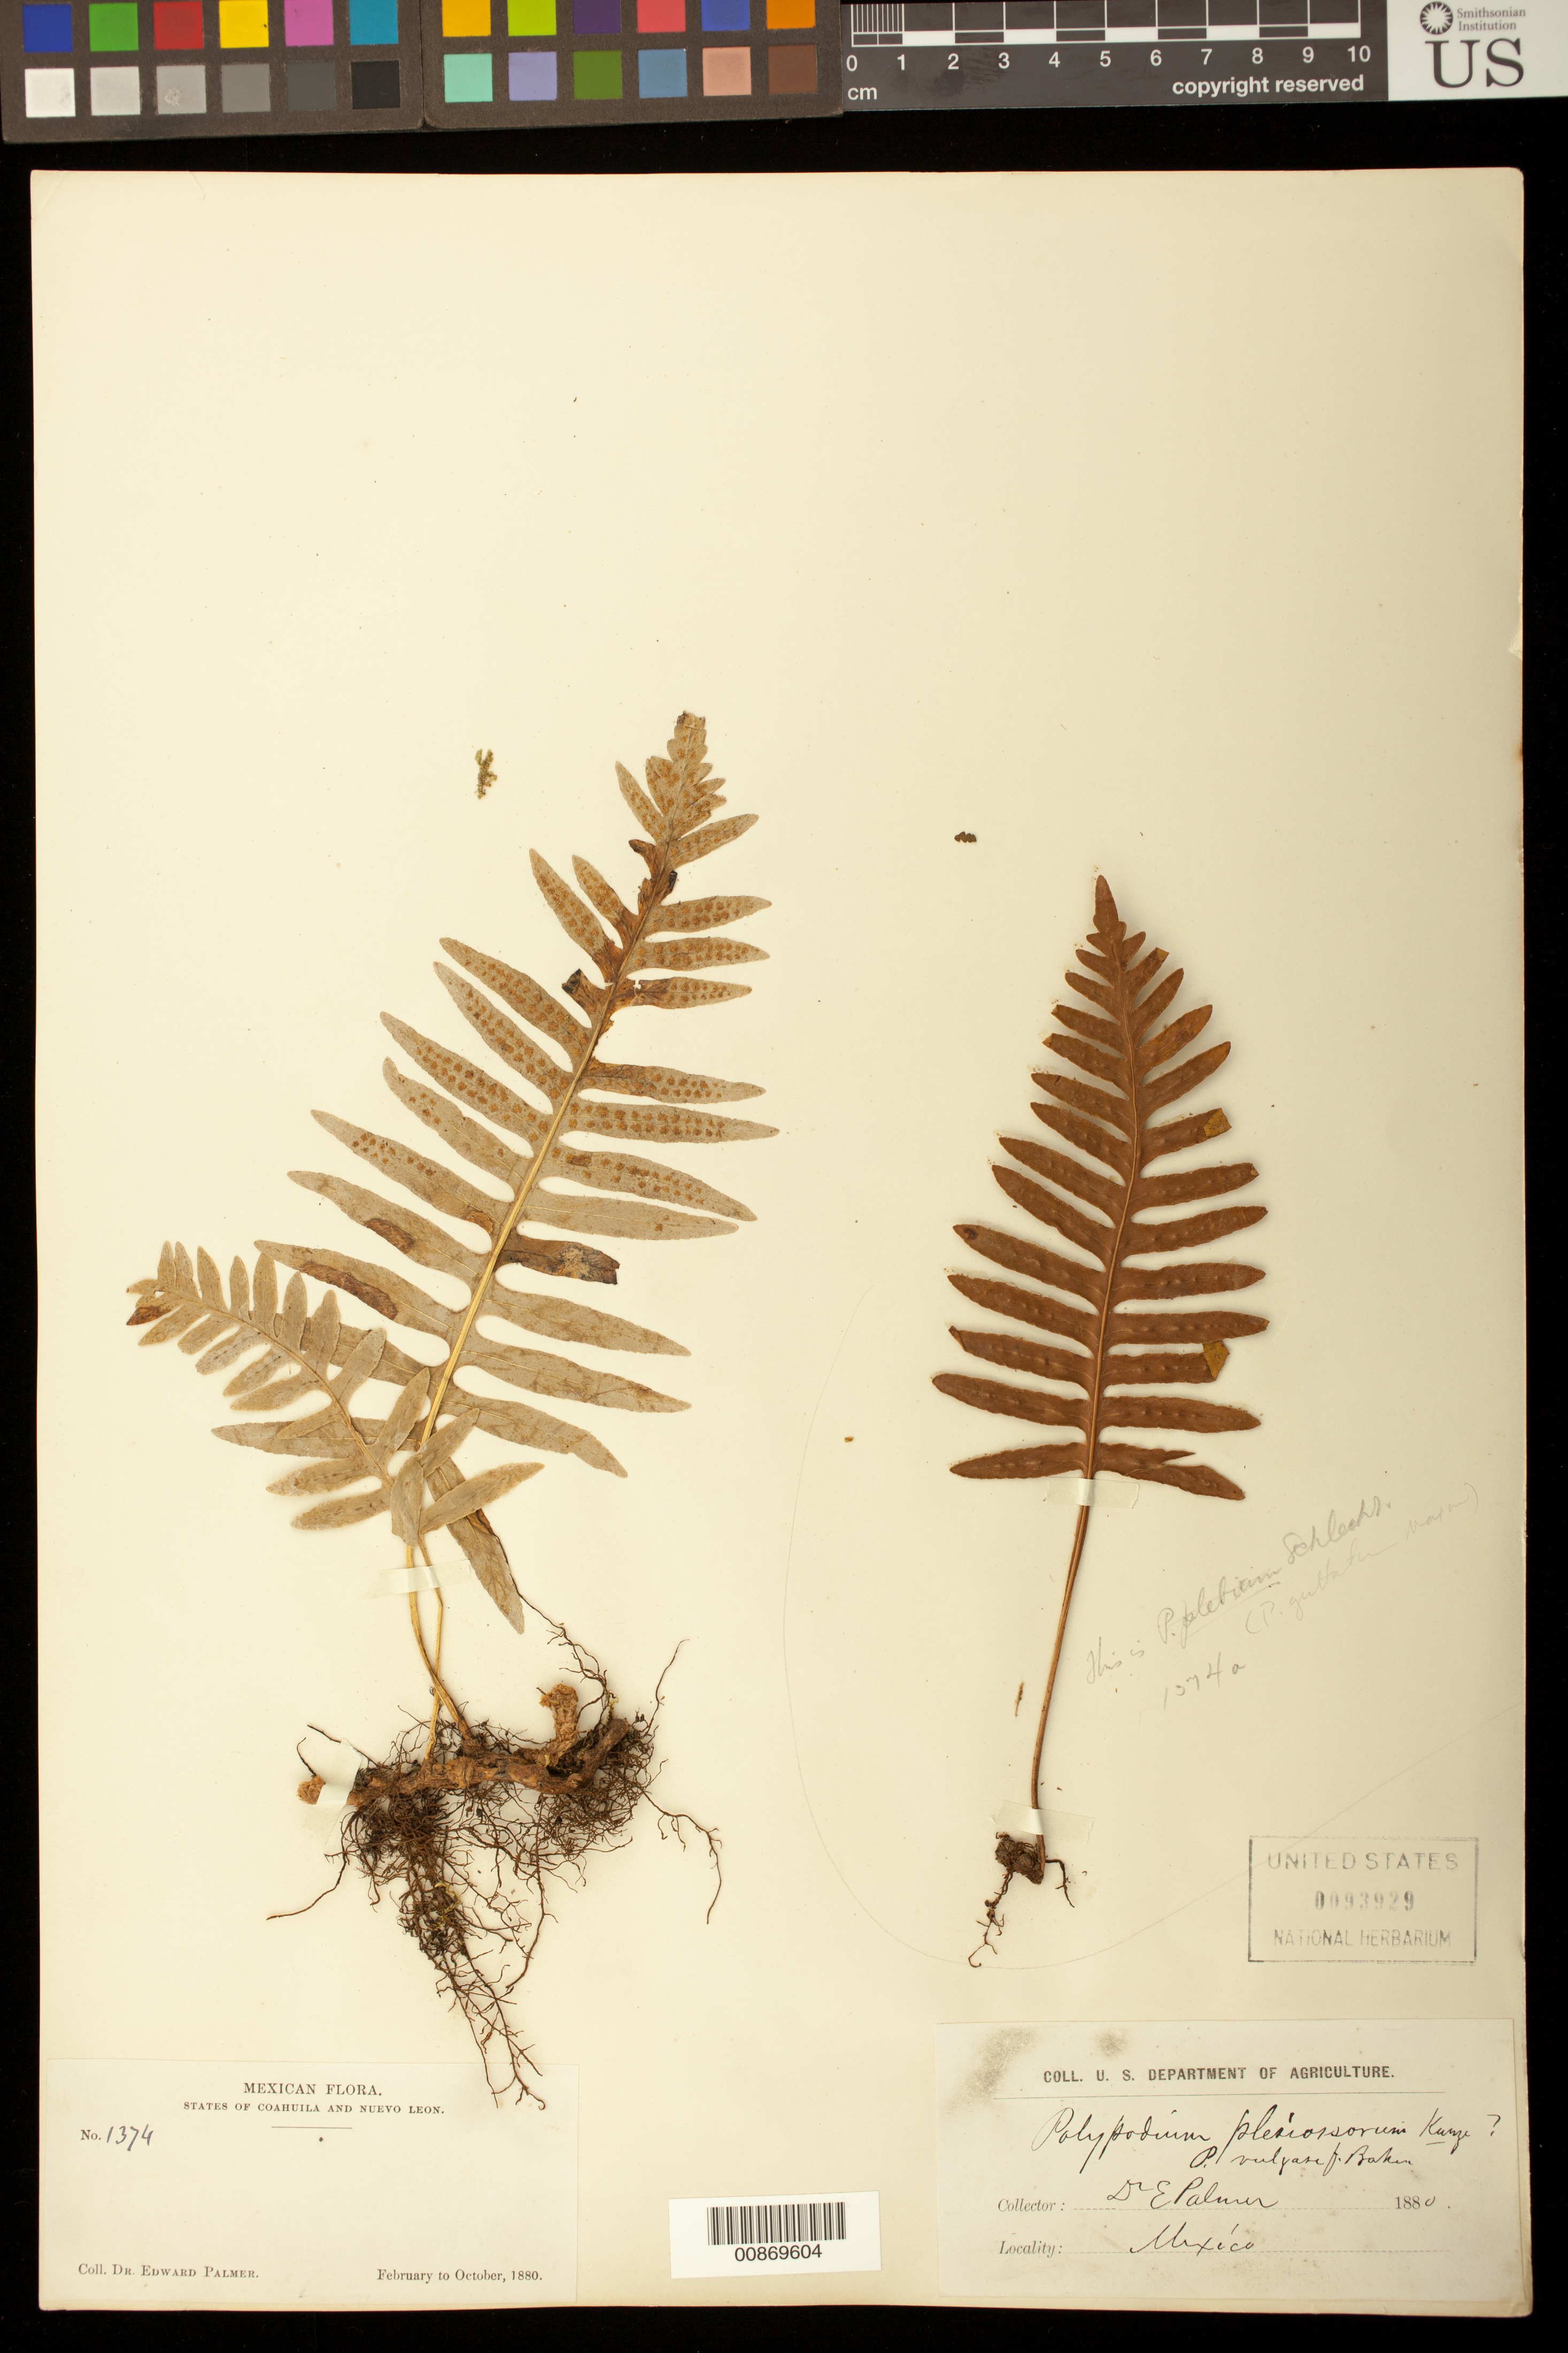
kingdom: Plantae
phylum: Tracheophyta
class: Polypodiopsida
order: Polypodiales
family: Polypodiaceae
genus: Polypodium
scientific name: Polypodium plesiosorum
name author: Kunze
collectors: E. Palmer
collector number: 1374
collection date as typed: Feb 1880 to -- Oct 1880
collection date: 1880-02/1880-10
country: Mexico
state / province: Coahuila / Nuevo León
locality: States of Coahuila and Nuevo León.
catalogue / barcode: US 93929